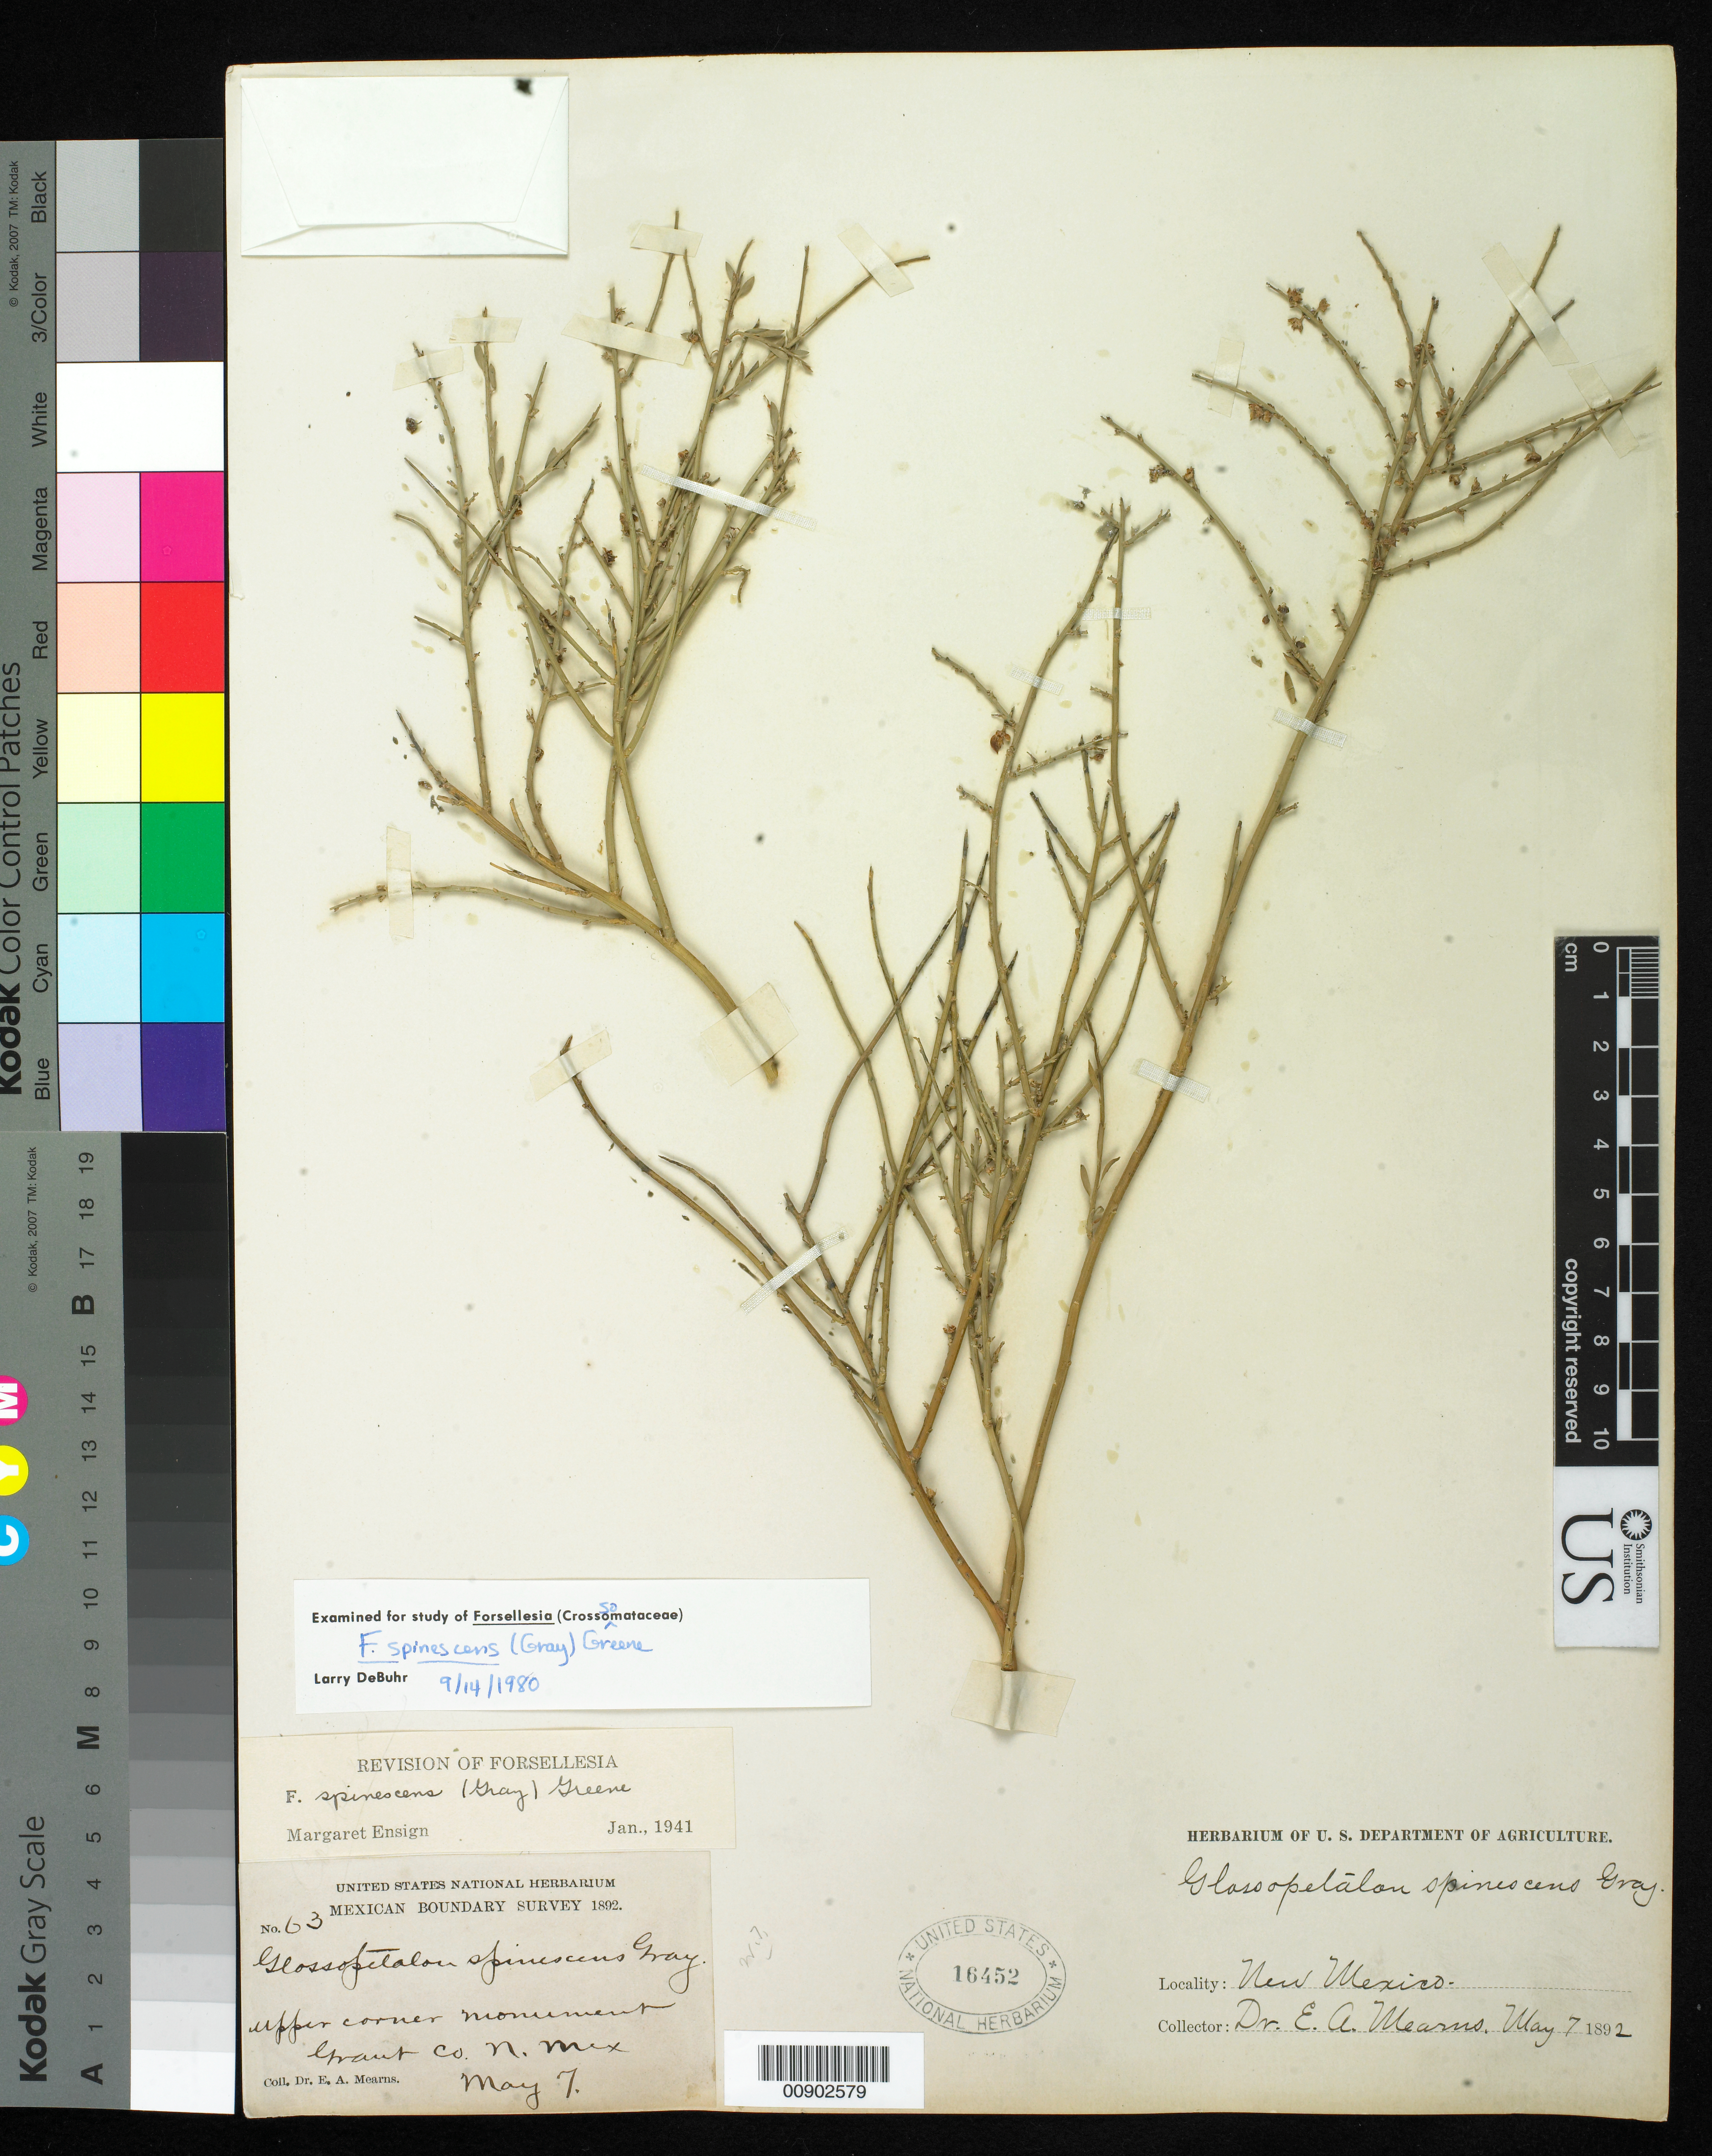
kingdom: Plantae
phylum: Tracheophyta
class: Magnoliopsida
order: Crossosomatales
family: Crossosomataceae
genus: Glossopetalon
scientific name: Glossopetalon spinescens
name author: A. Gray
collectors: E. A. Mearns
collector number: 63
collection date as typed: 07 May 1892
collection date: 1892-05-07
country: United States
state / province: New Mexico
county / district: Grant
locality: Upper corner monument. Grant County, New Mexico.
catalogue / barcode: US 16452